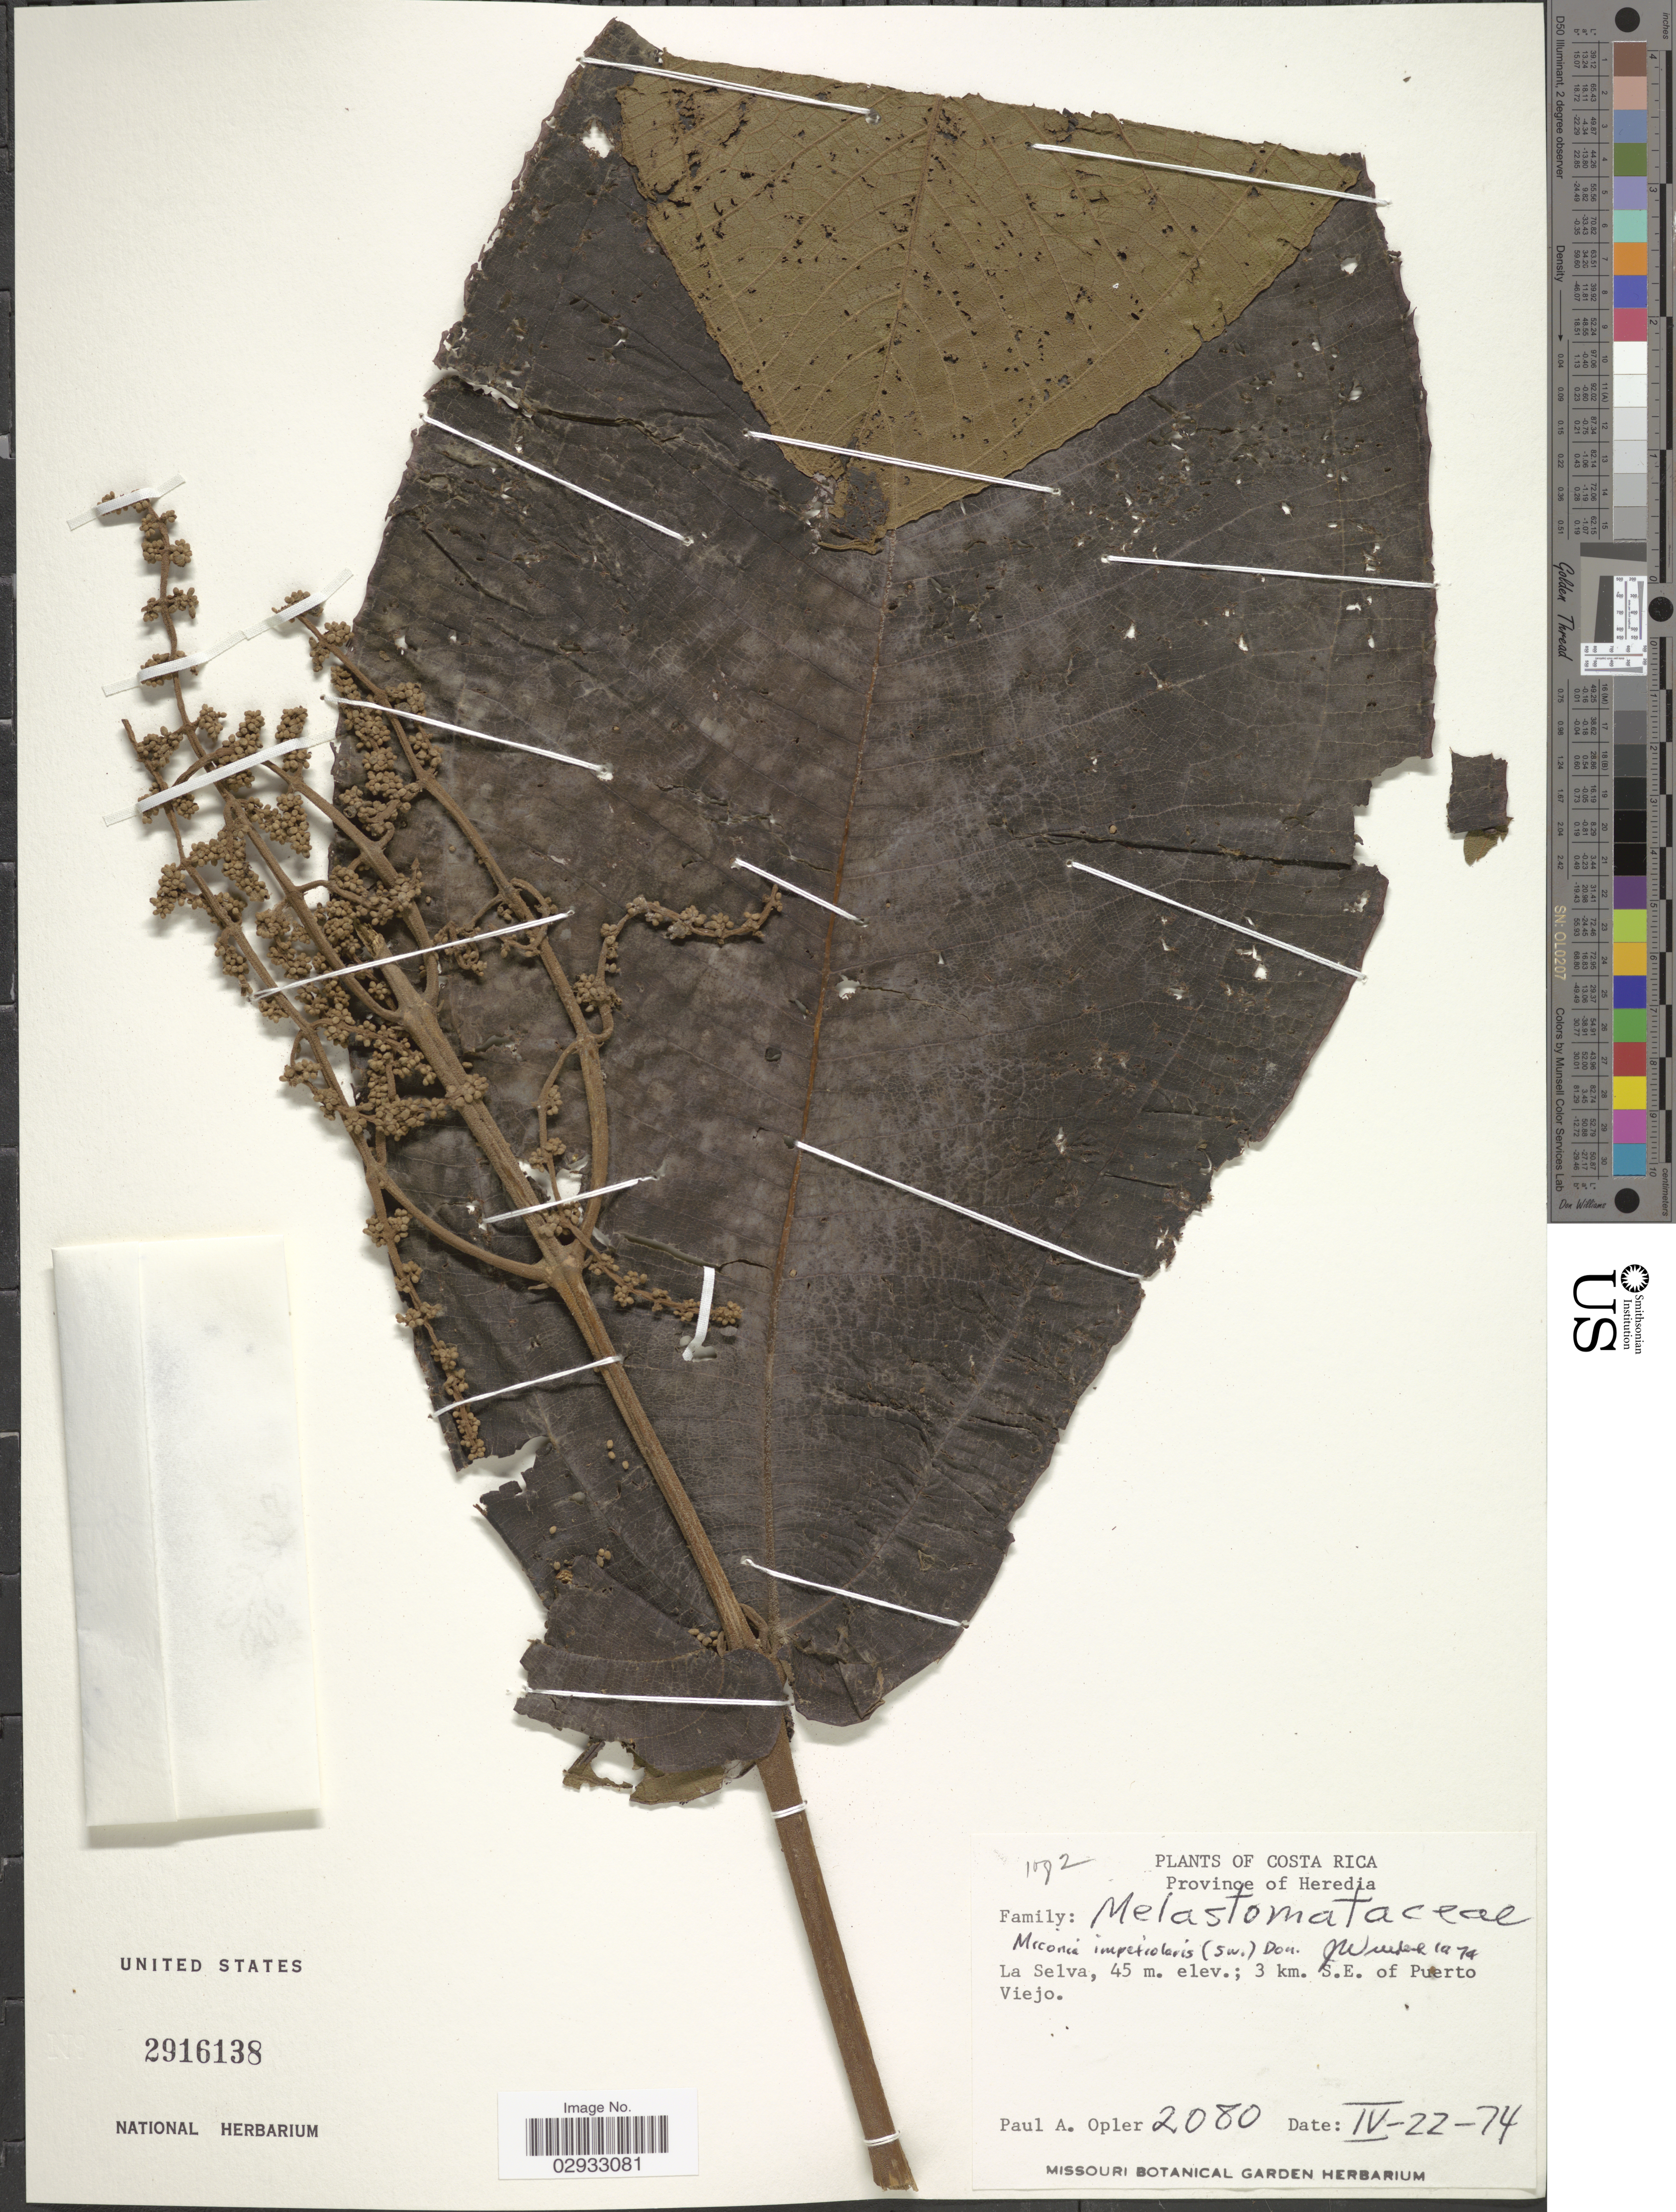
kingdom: Plantae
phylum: Tracheophyta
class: Magnoliopsida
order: Myrtales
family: Melastomataceae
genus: Miconia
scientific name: Miconia impetiolaris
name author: (Sw.) D. Don ex DC.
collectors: P. Opler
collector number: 2080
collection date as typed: Transcribed d/m/y: 22/4/74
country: Costa Rica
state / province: Heredia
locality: Province of Heredia. La Selva, 3 km. S. E. of Puerto Viejo.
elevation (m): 45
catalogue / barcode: US 2916138